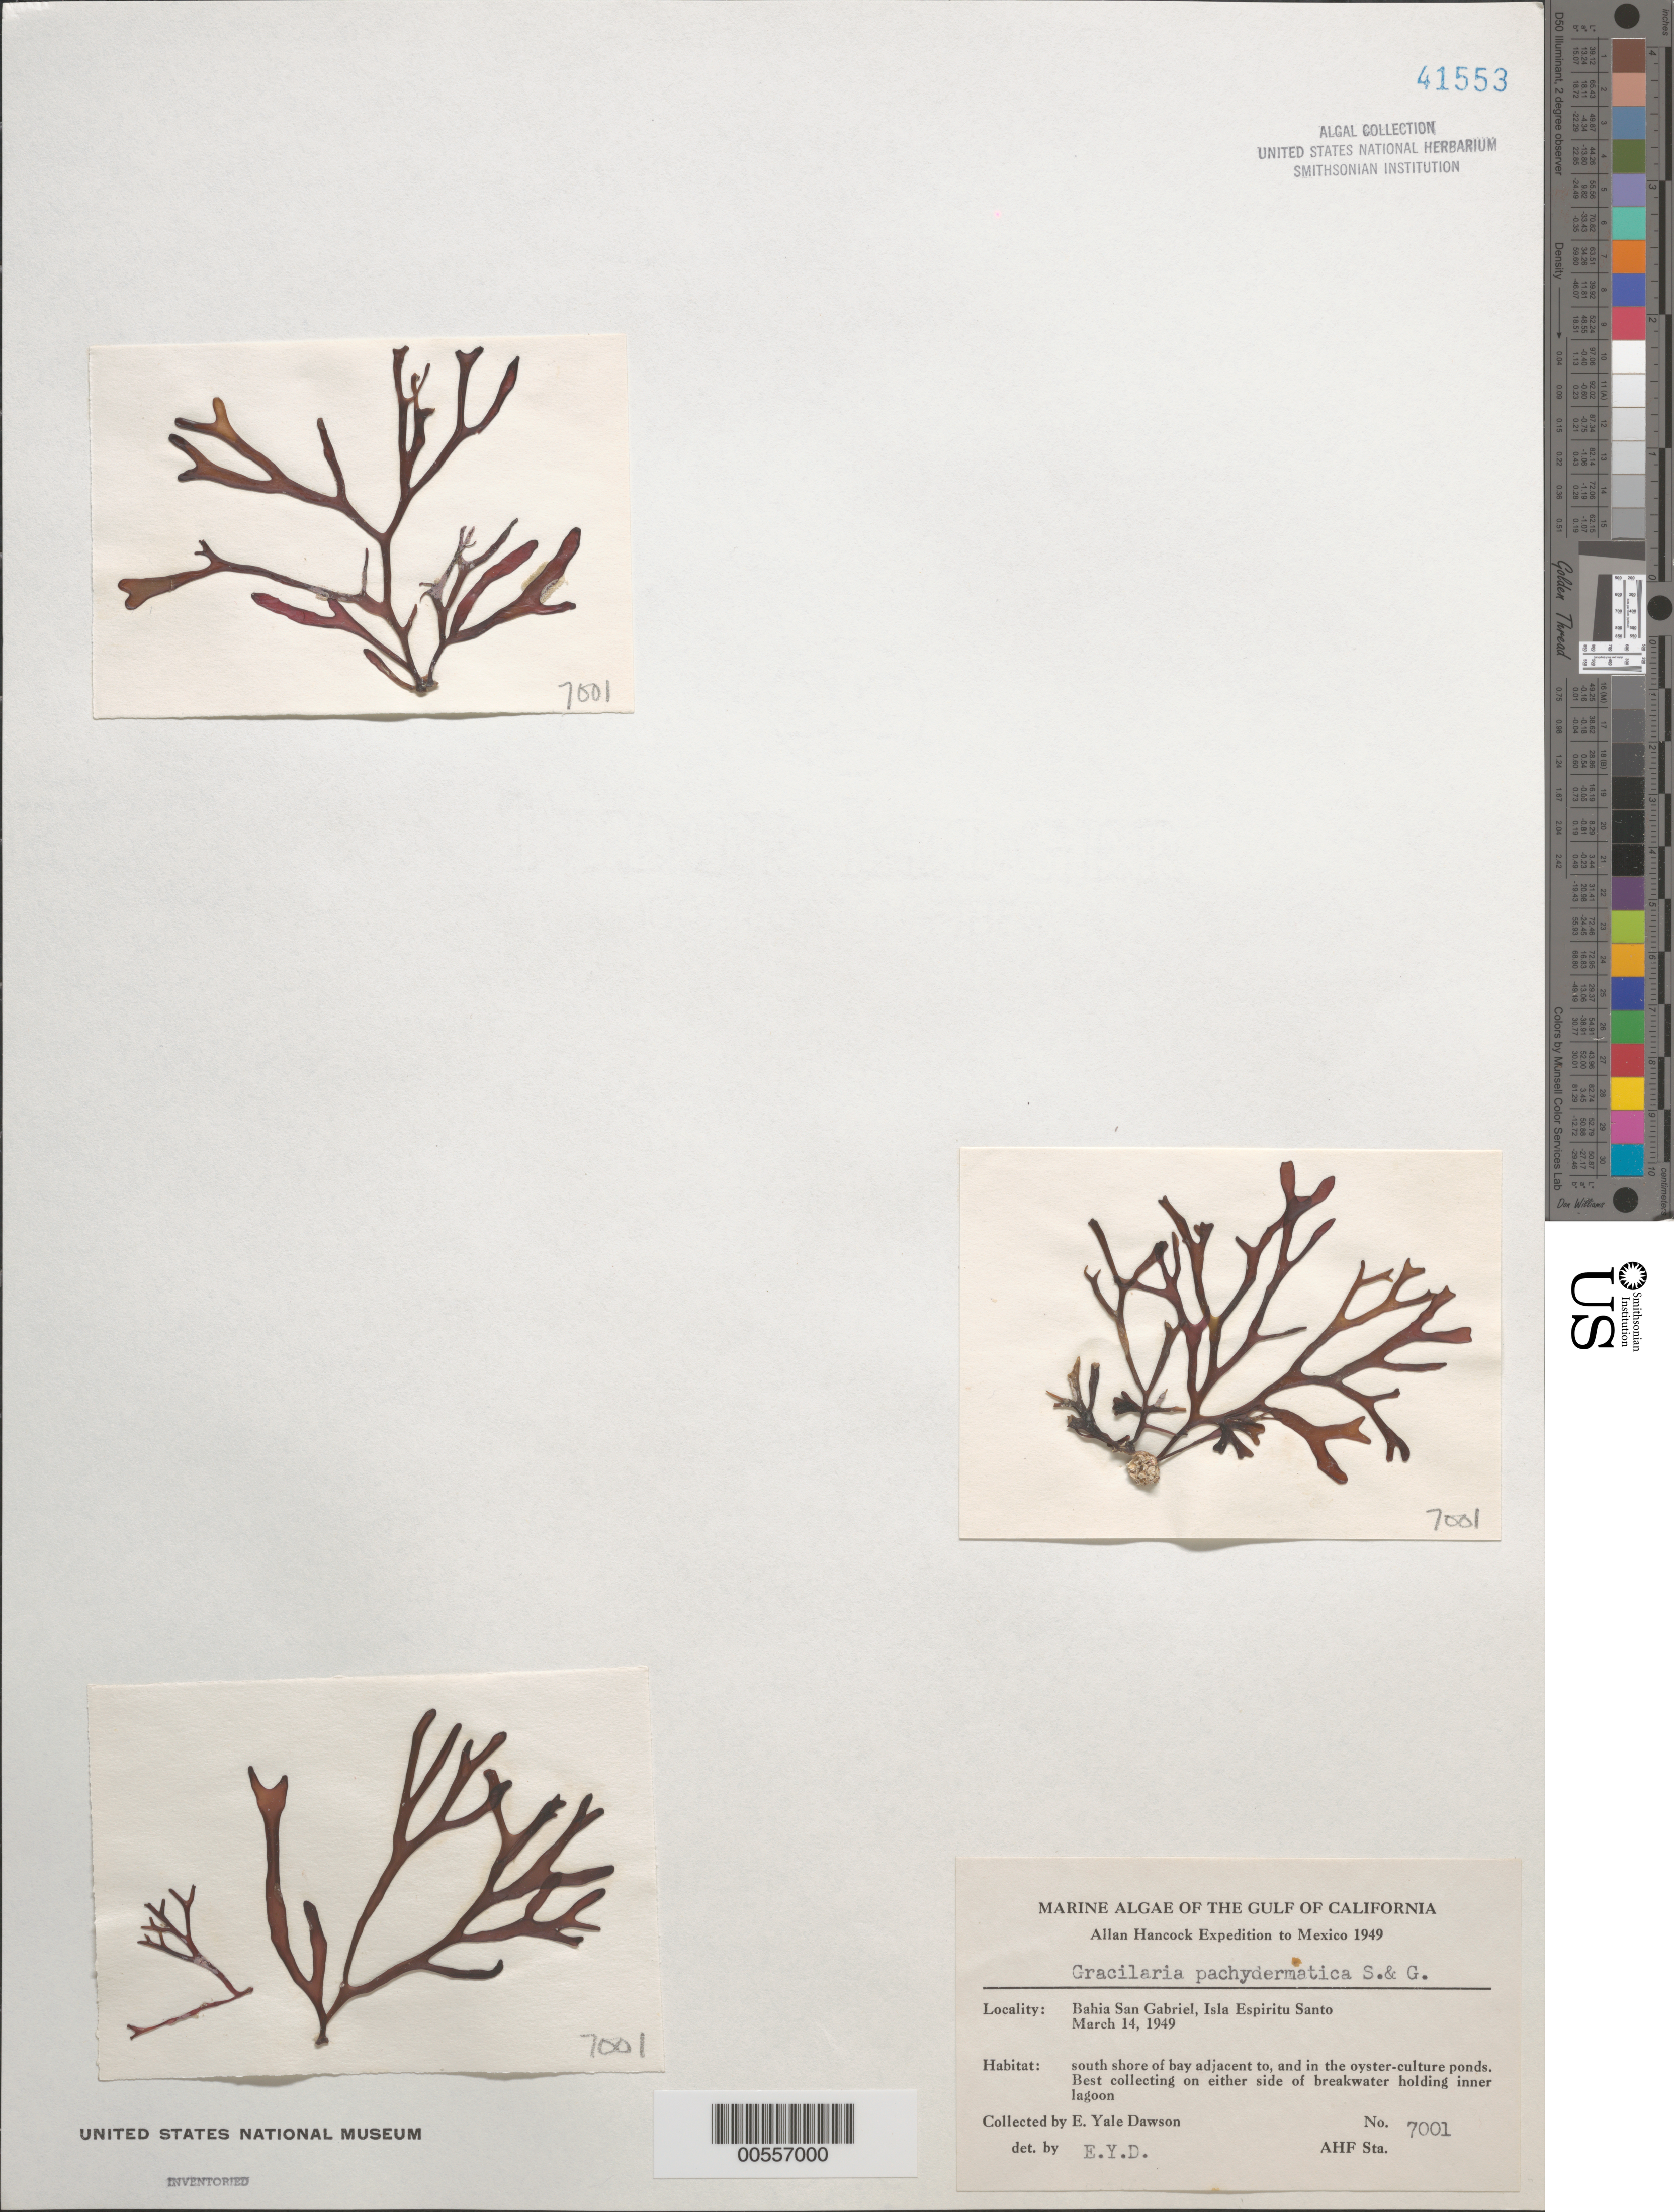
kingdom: Plantae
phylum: Rhodophyta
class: Florideophyceae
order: Gracilariales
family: Gracilariaceae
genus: Gracilaria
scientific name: Gracilaria pachydermatica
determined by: Dawson, E. Y.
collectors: E. Y. Dawson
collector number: EYD 7001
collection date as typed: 14 Mar 1949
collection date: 1949-03-14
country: Mexico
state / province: Baja California Sur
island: Isla Espiritu Santo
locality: Bahia San Gabriel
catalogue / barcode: US 41553